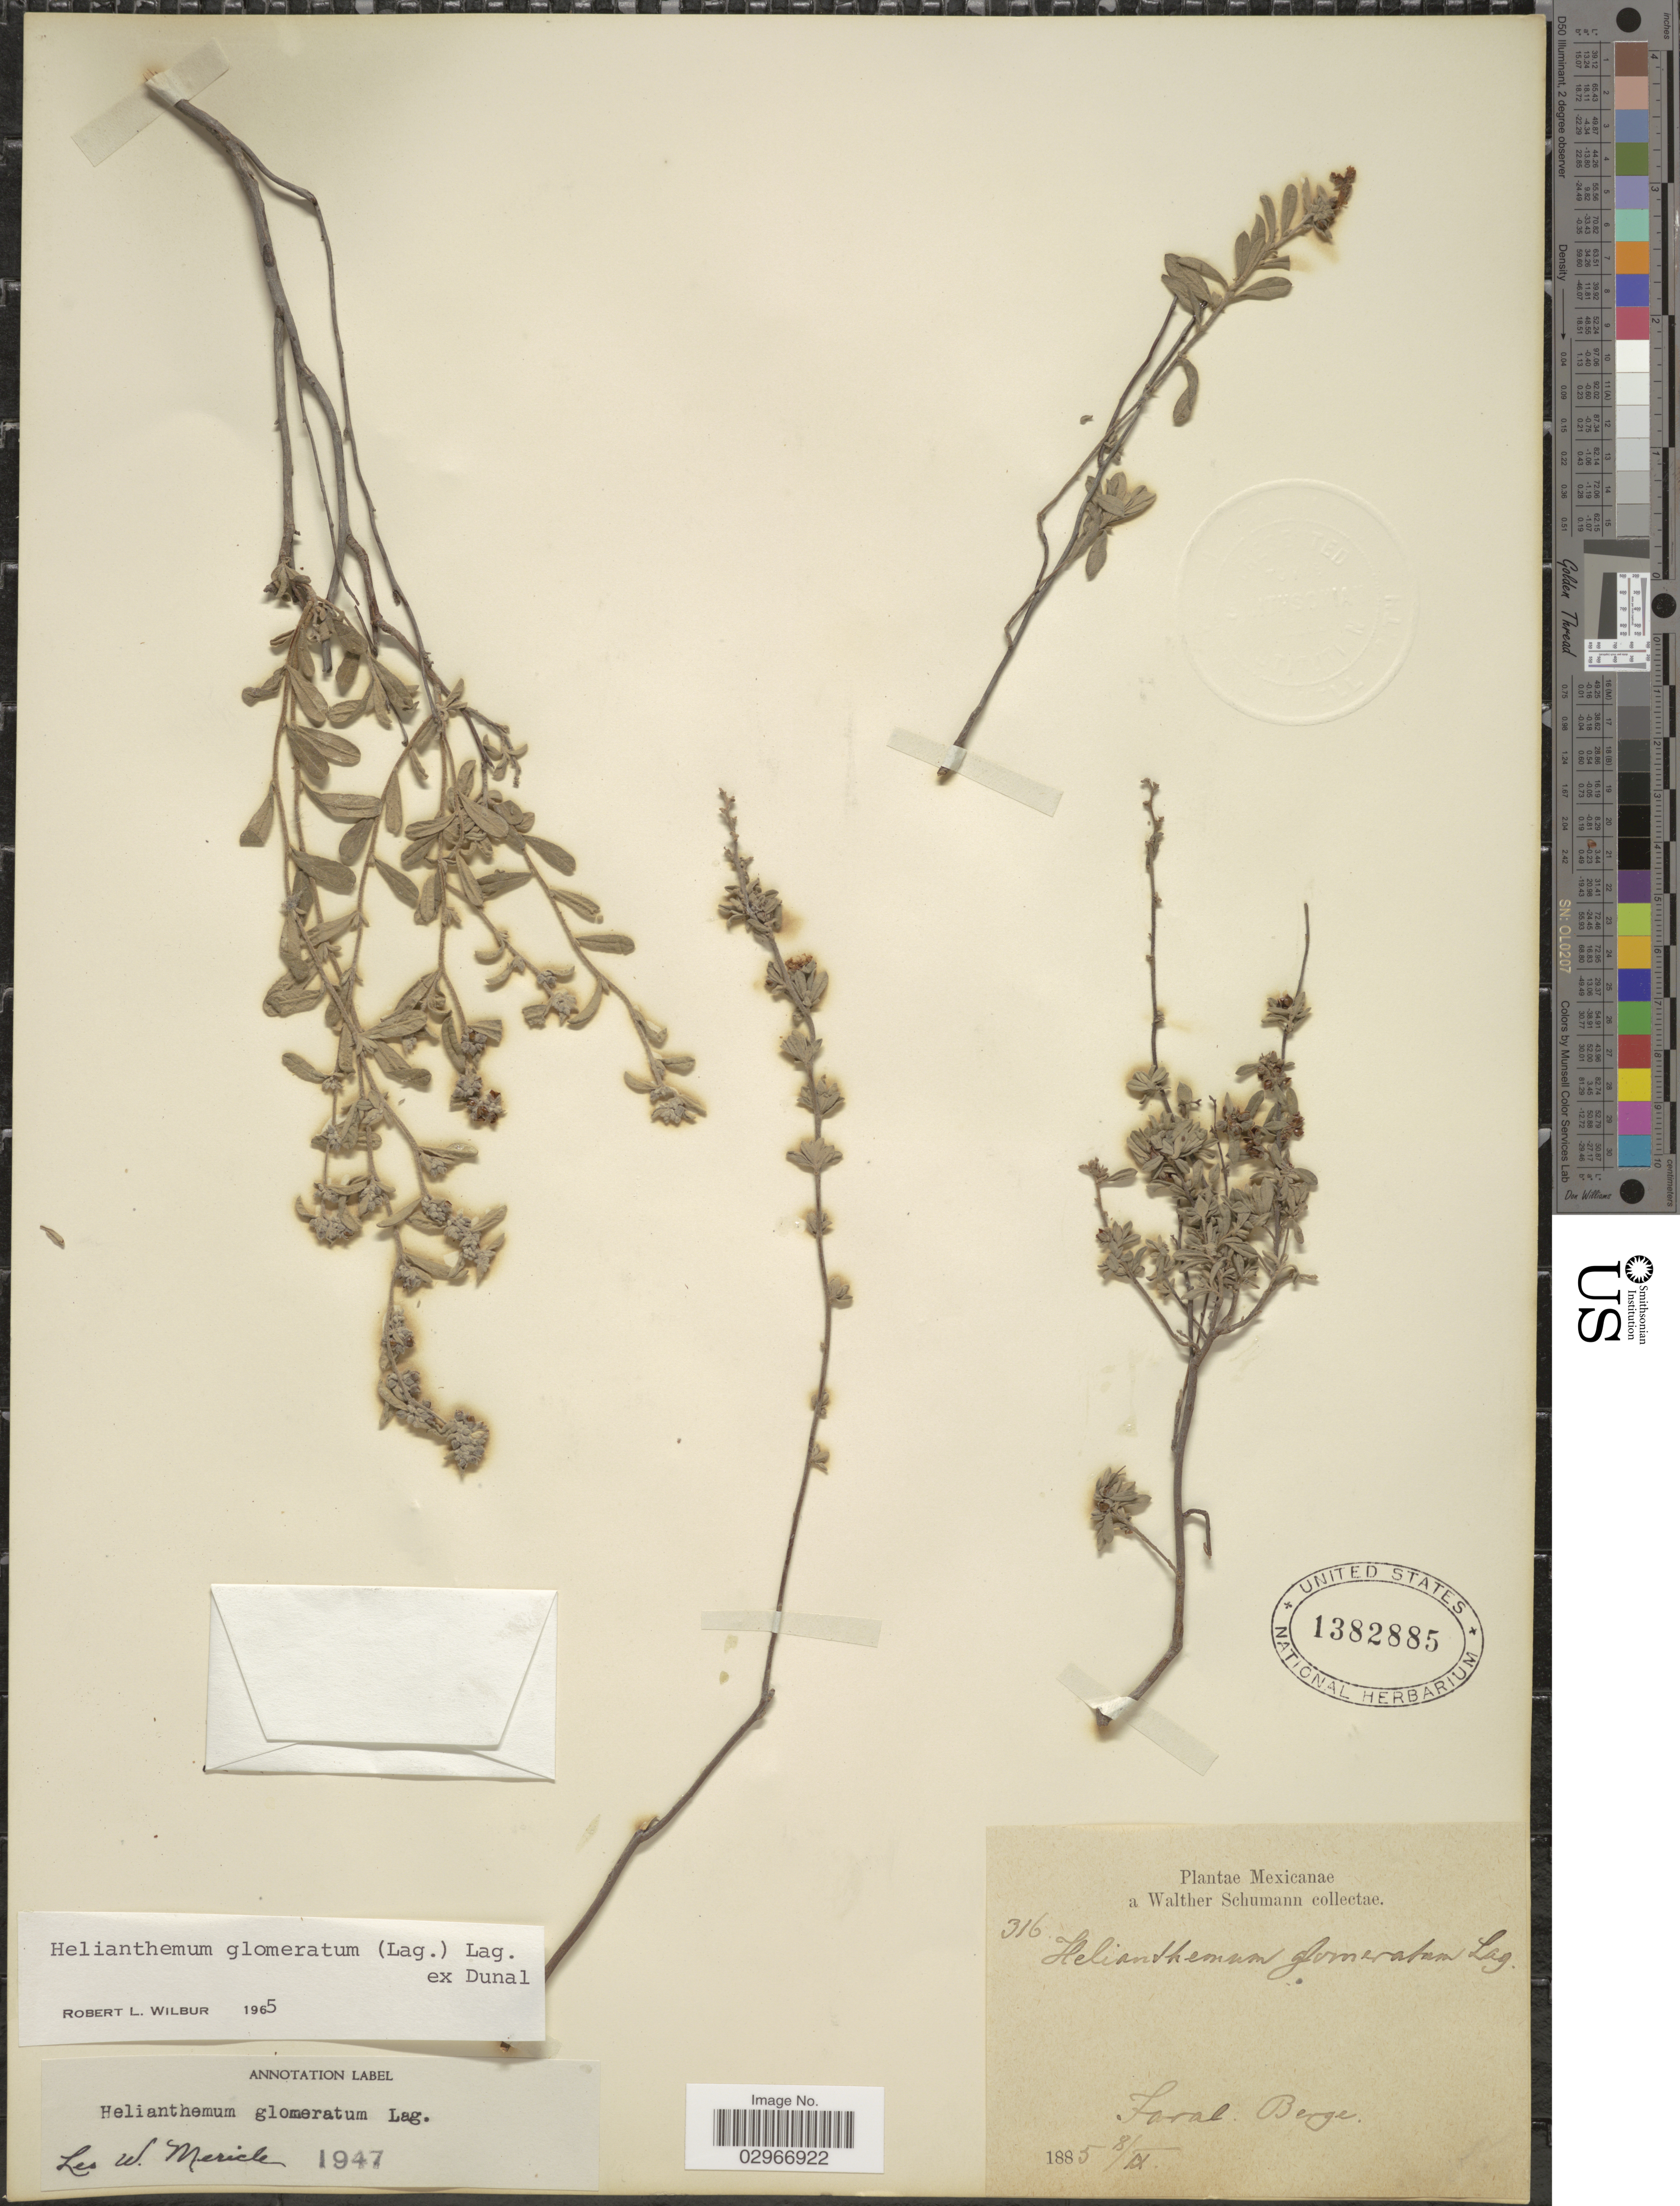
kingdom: Plantae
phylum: Tracheophyta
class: Magnoliopsida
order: Malvales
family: Cistaceae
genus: Helianthemum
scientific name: Helianthemum glomeratum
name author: (Lag.) Lag. ex Dunal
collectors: W. Schumann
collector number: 316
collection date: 1885-09-08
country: Mexico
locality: Faral Berge.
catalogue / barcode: US 1382885